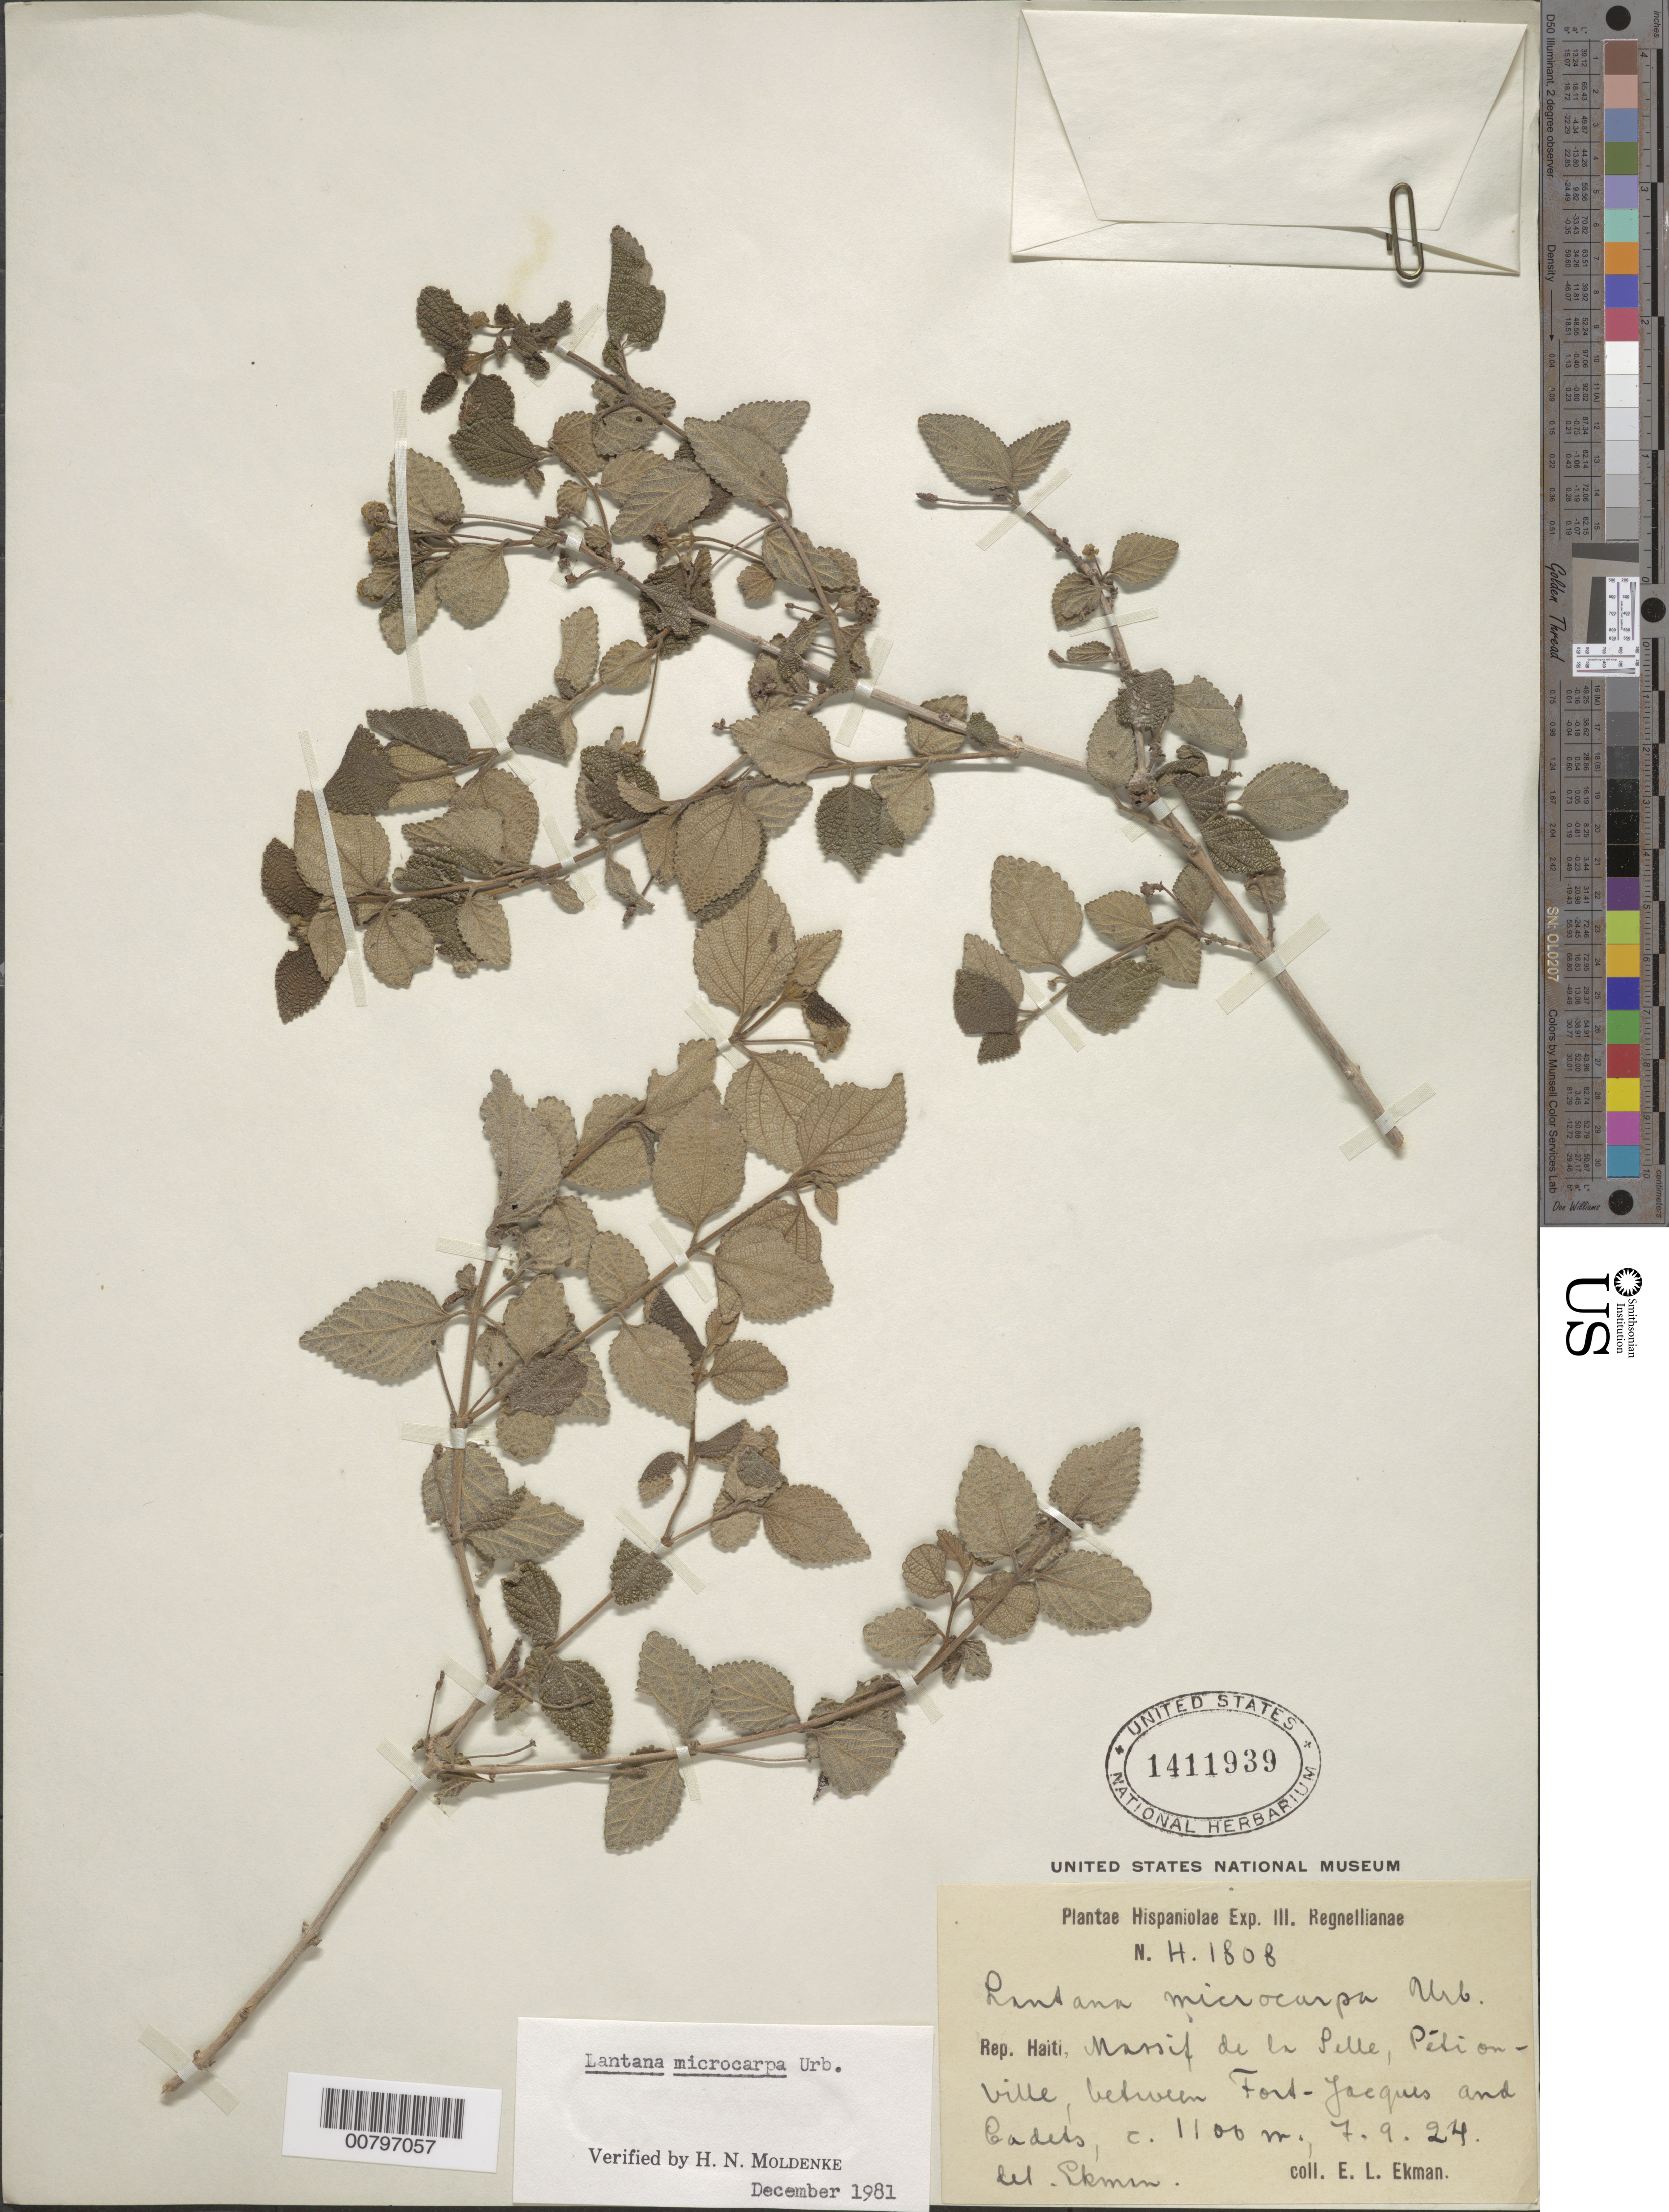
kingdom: Plantae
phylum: Tracheophyta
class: Magnoliopsida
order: Lamiales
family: Verbenaceae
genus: Lantana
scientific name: Lantana microcarpa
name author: Urb.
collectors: E. L. Ekman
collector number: H 1808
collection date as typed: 07 Sep 1924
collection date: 1924-09-07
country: Haiti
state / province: Ouest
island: Hispaniola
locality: Massif de la Selle, Pétionville, between Fort-Yacques and Cadet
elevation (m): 1100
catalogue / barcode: US 1411939